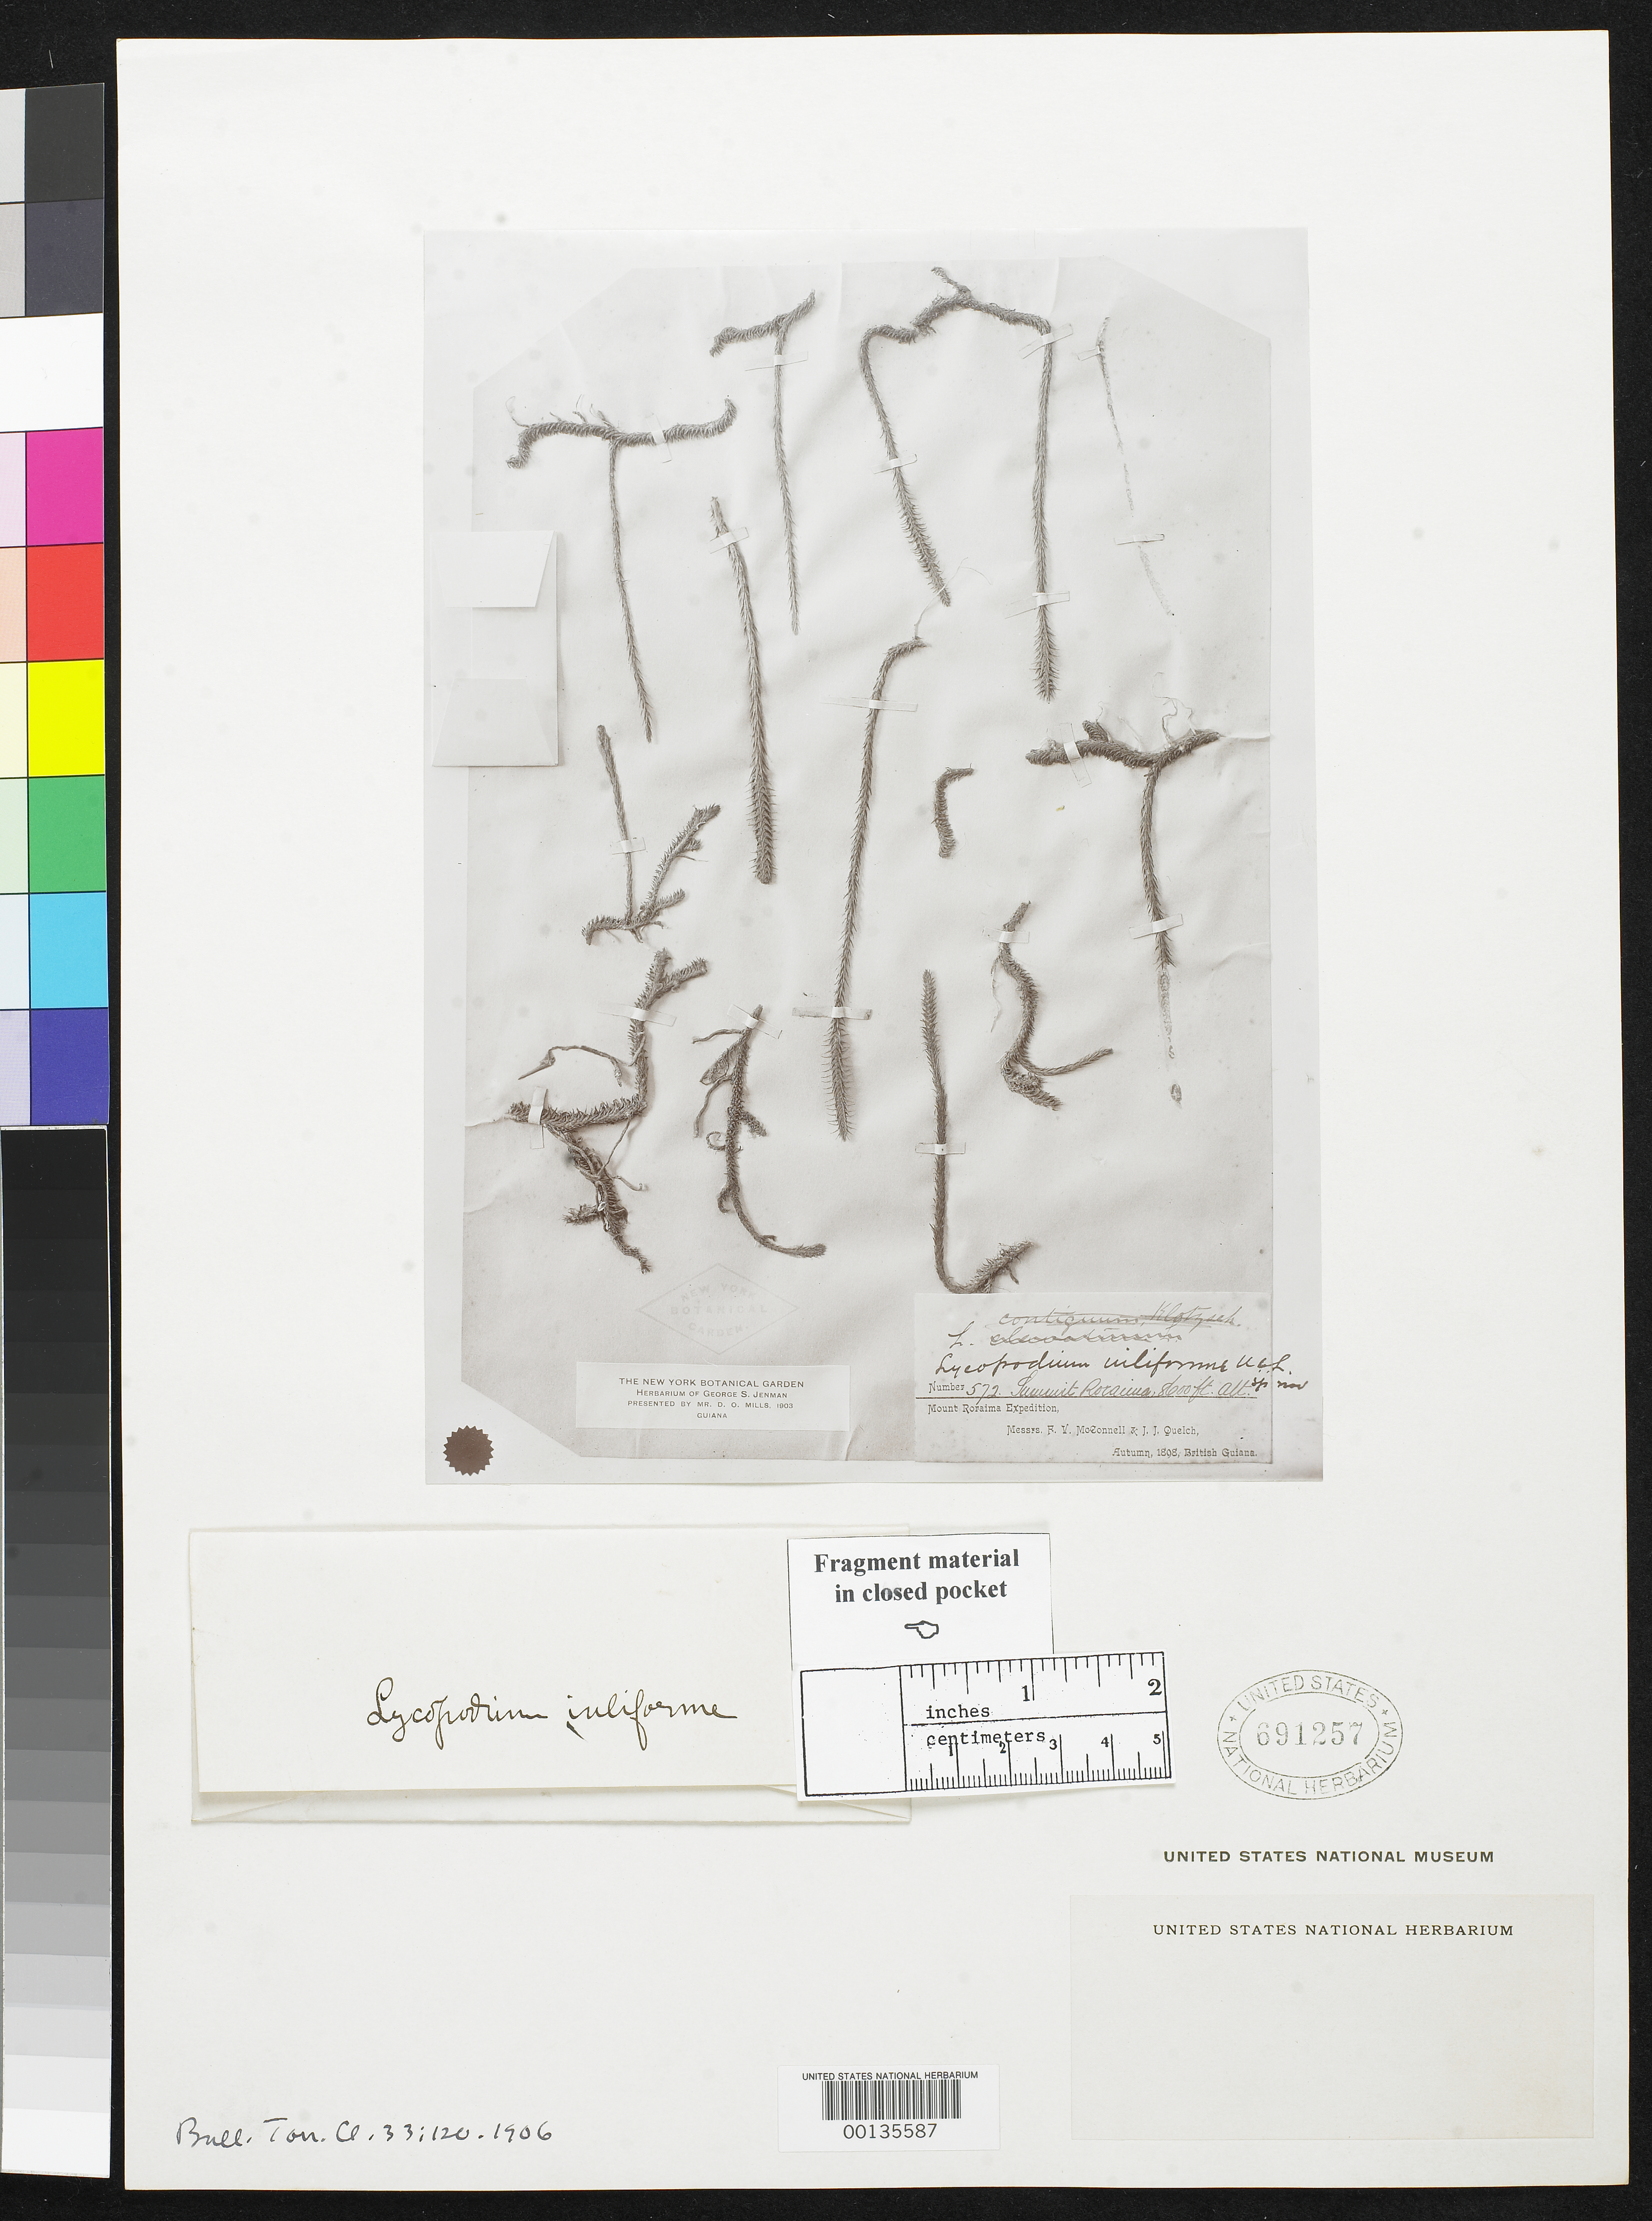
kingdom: Plantae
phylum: Tracheophyta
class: Lycopodiopsida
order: Lycopodiales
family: Lycopodiaceae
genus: Lycopodium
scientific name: Lycopodium iuliforme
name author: Underw. & F.E. Lloyd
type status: Type Fragment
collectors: E. F. im Thurn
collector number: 572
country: Guyana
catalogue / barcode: US 691257